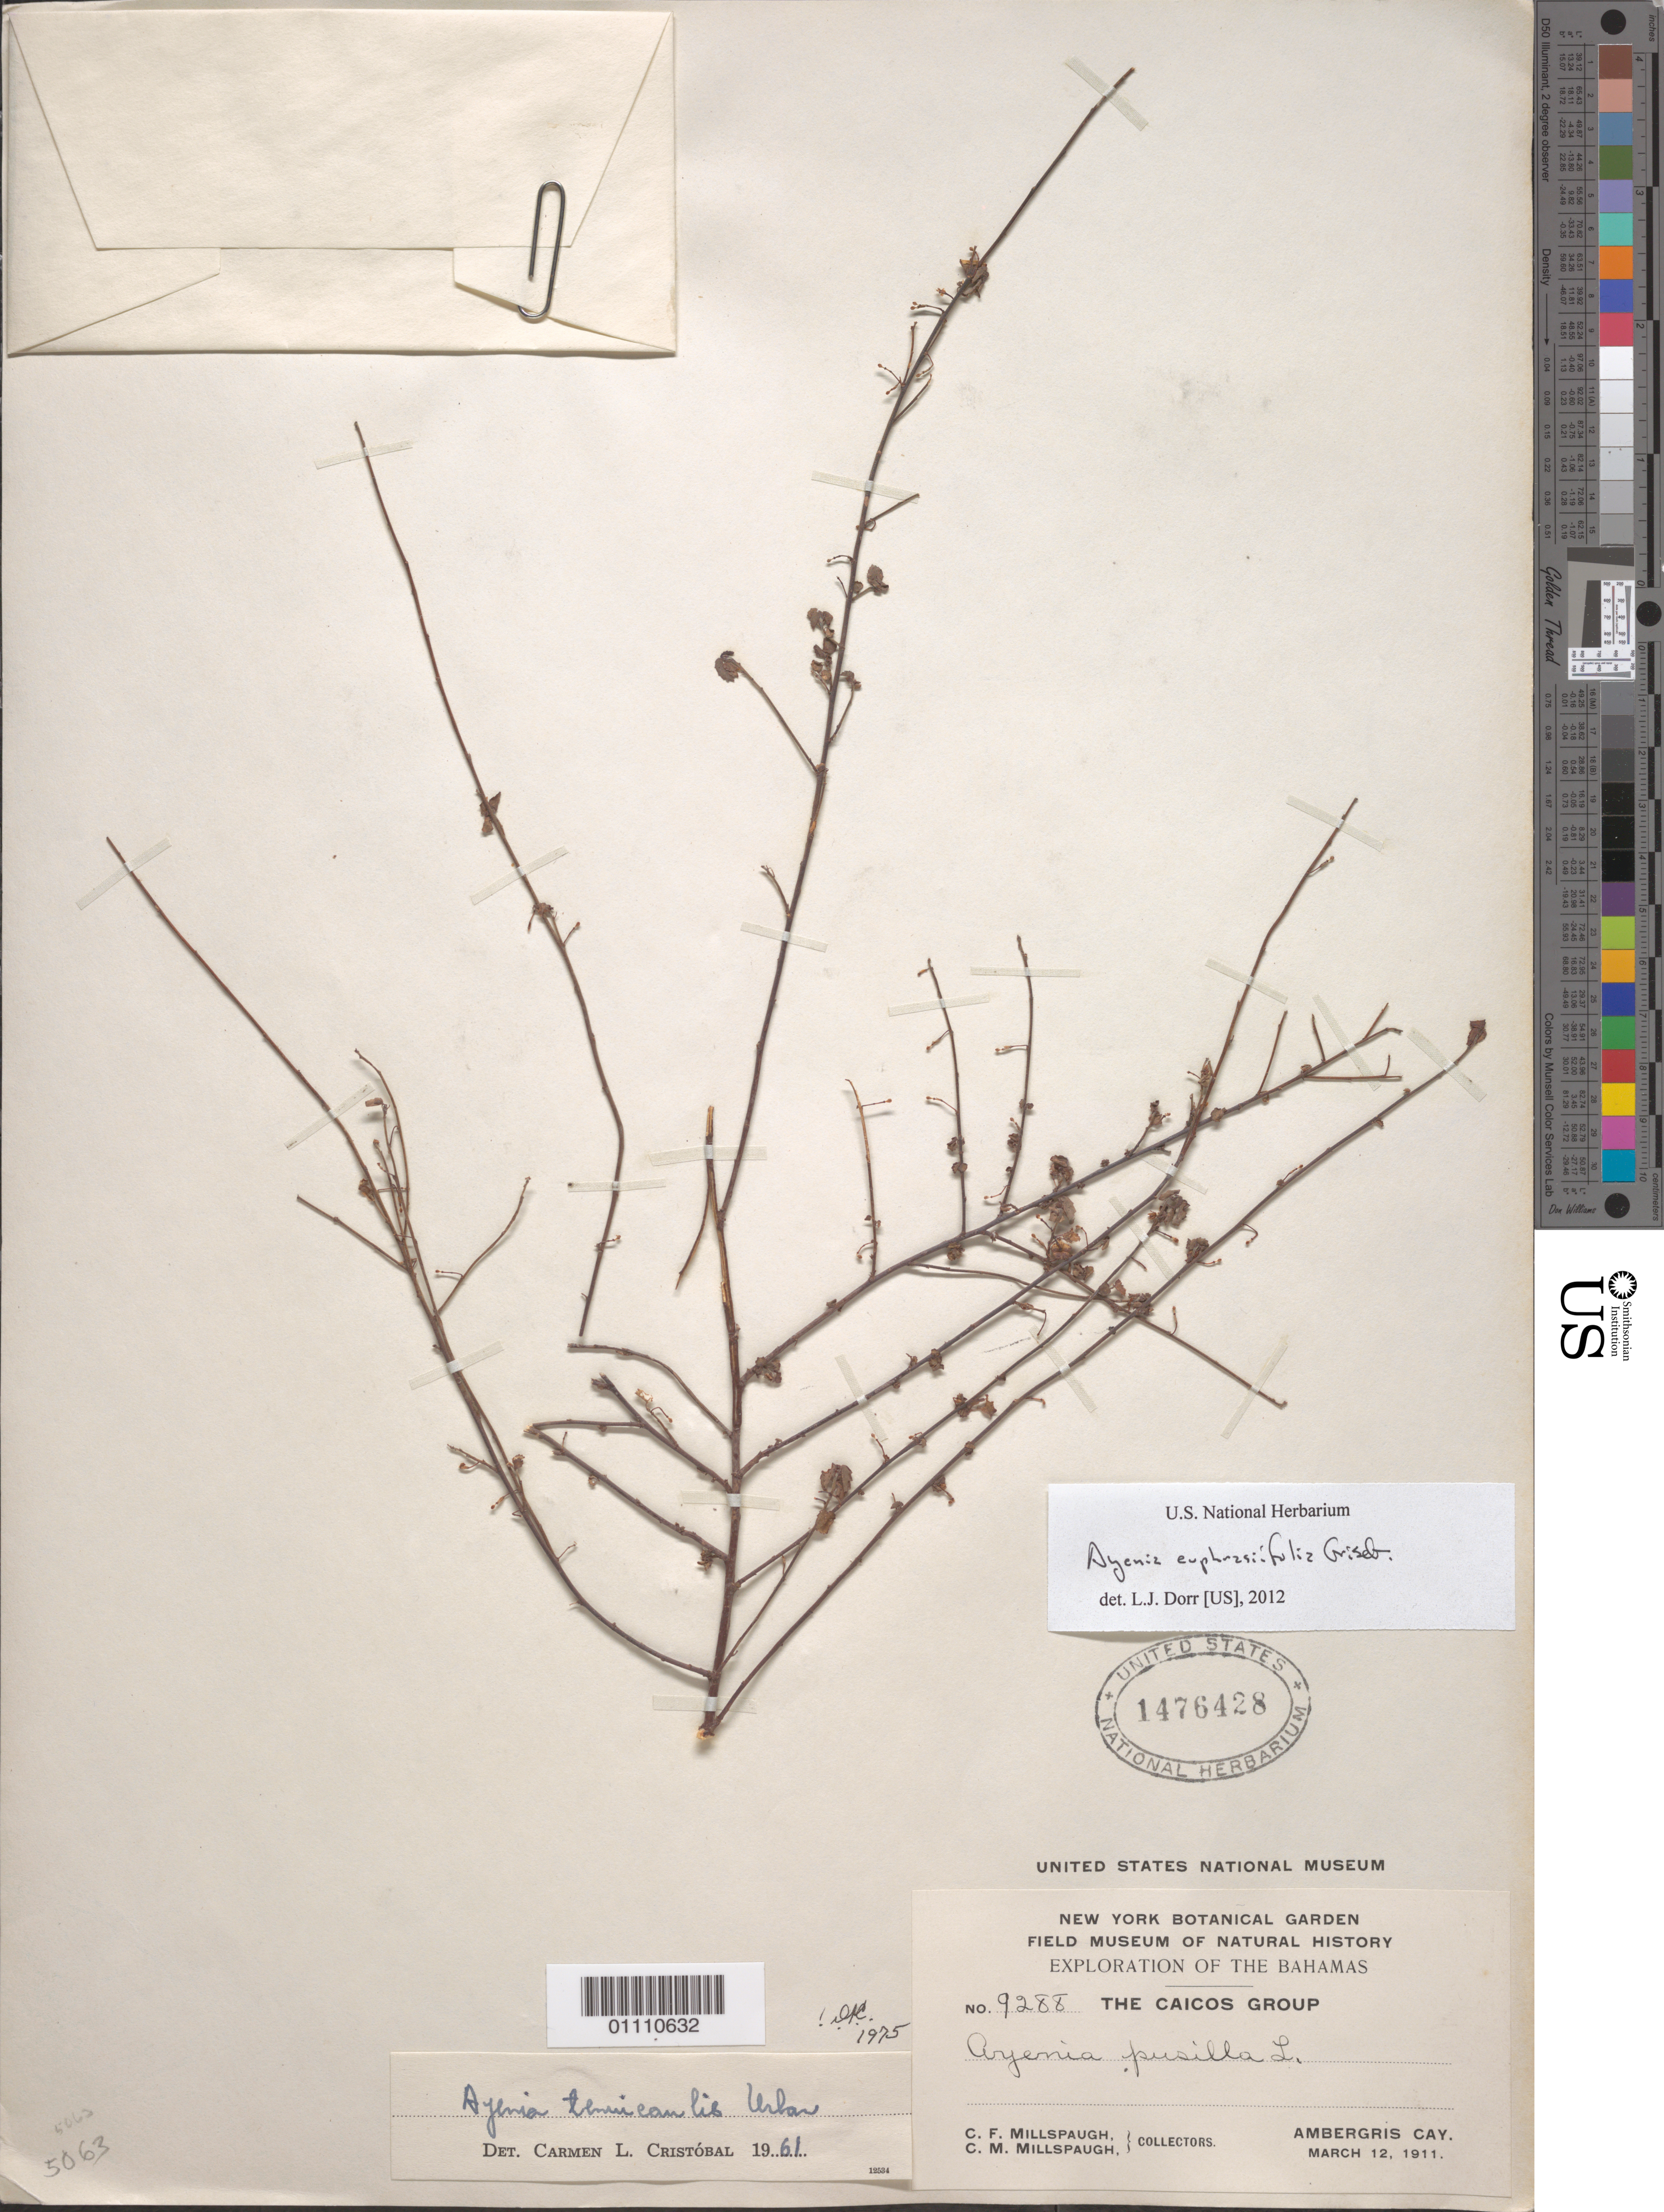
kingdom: Plantae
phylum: Tracheophyta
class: Magnoliopsida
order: Malvales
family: Malvaceae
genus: Ayenia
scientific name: Ayenia euphrasiifolia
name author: Griseb.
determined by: Dorr, L. J., (BOT), Smithsonian Institution - National Museum of Natural History (UNITED STATES)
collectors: C. F. Millspaugh & C. Millspaugh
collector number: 9288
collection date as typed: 12 Mar 1911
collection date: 1911-03-12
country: Bahamas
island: Ambergris Cay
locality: Ambergris Cay, The Caicos Group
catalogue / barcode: US 1476428